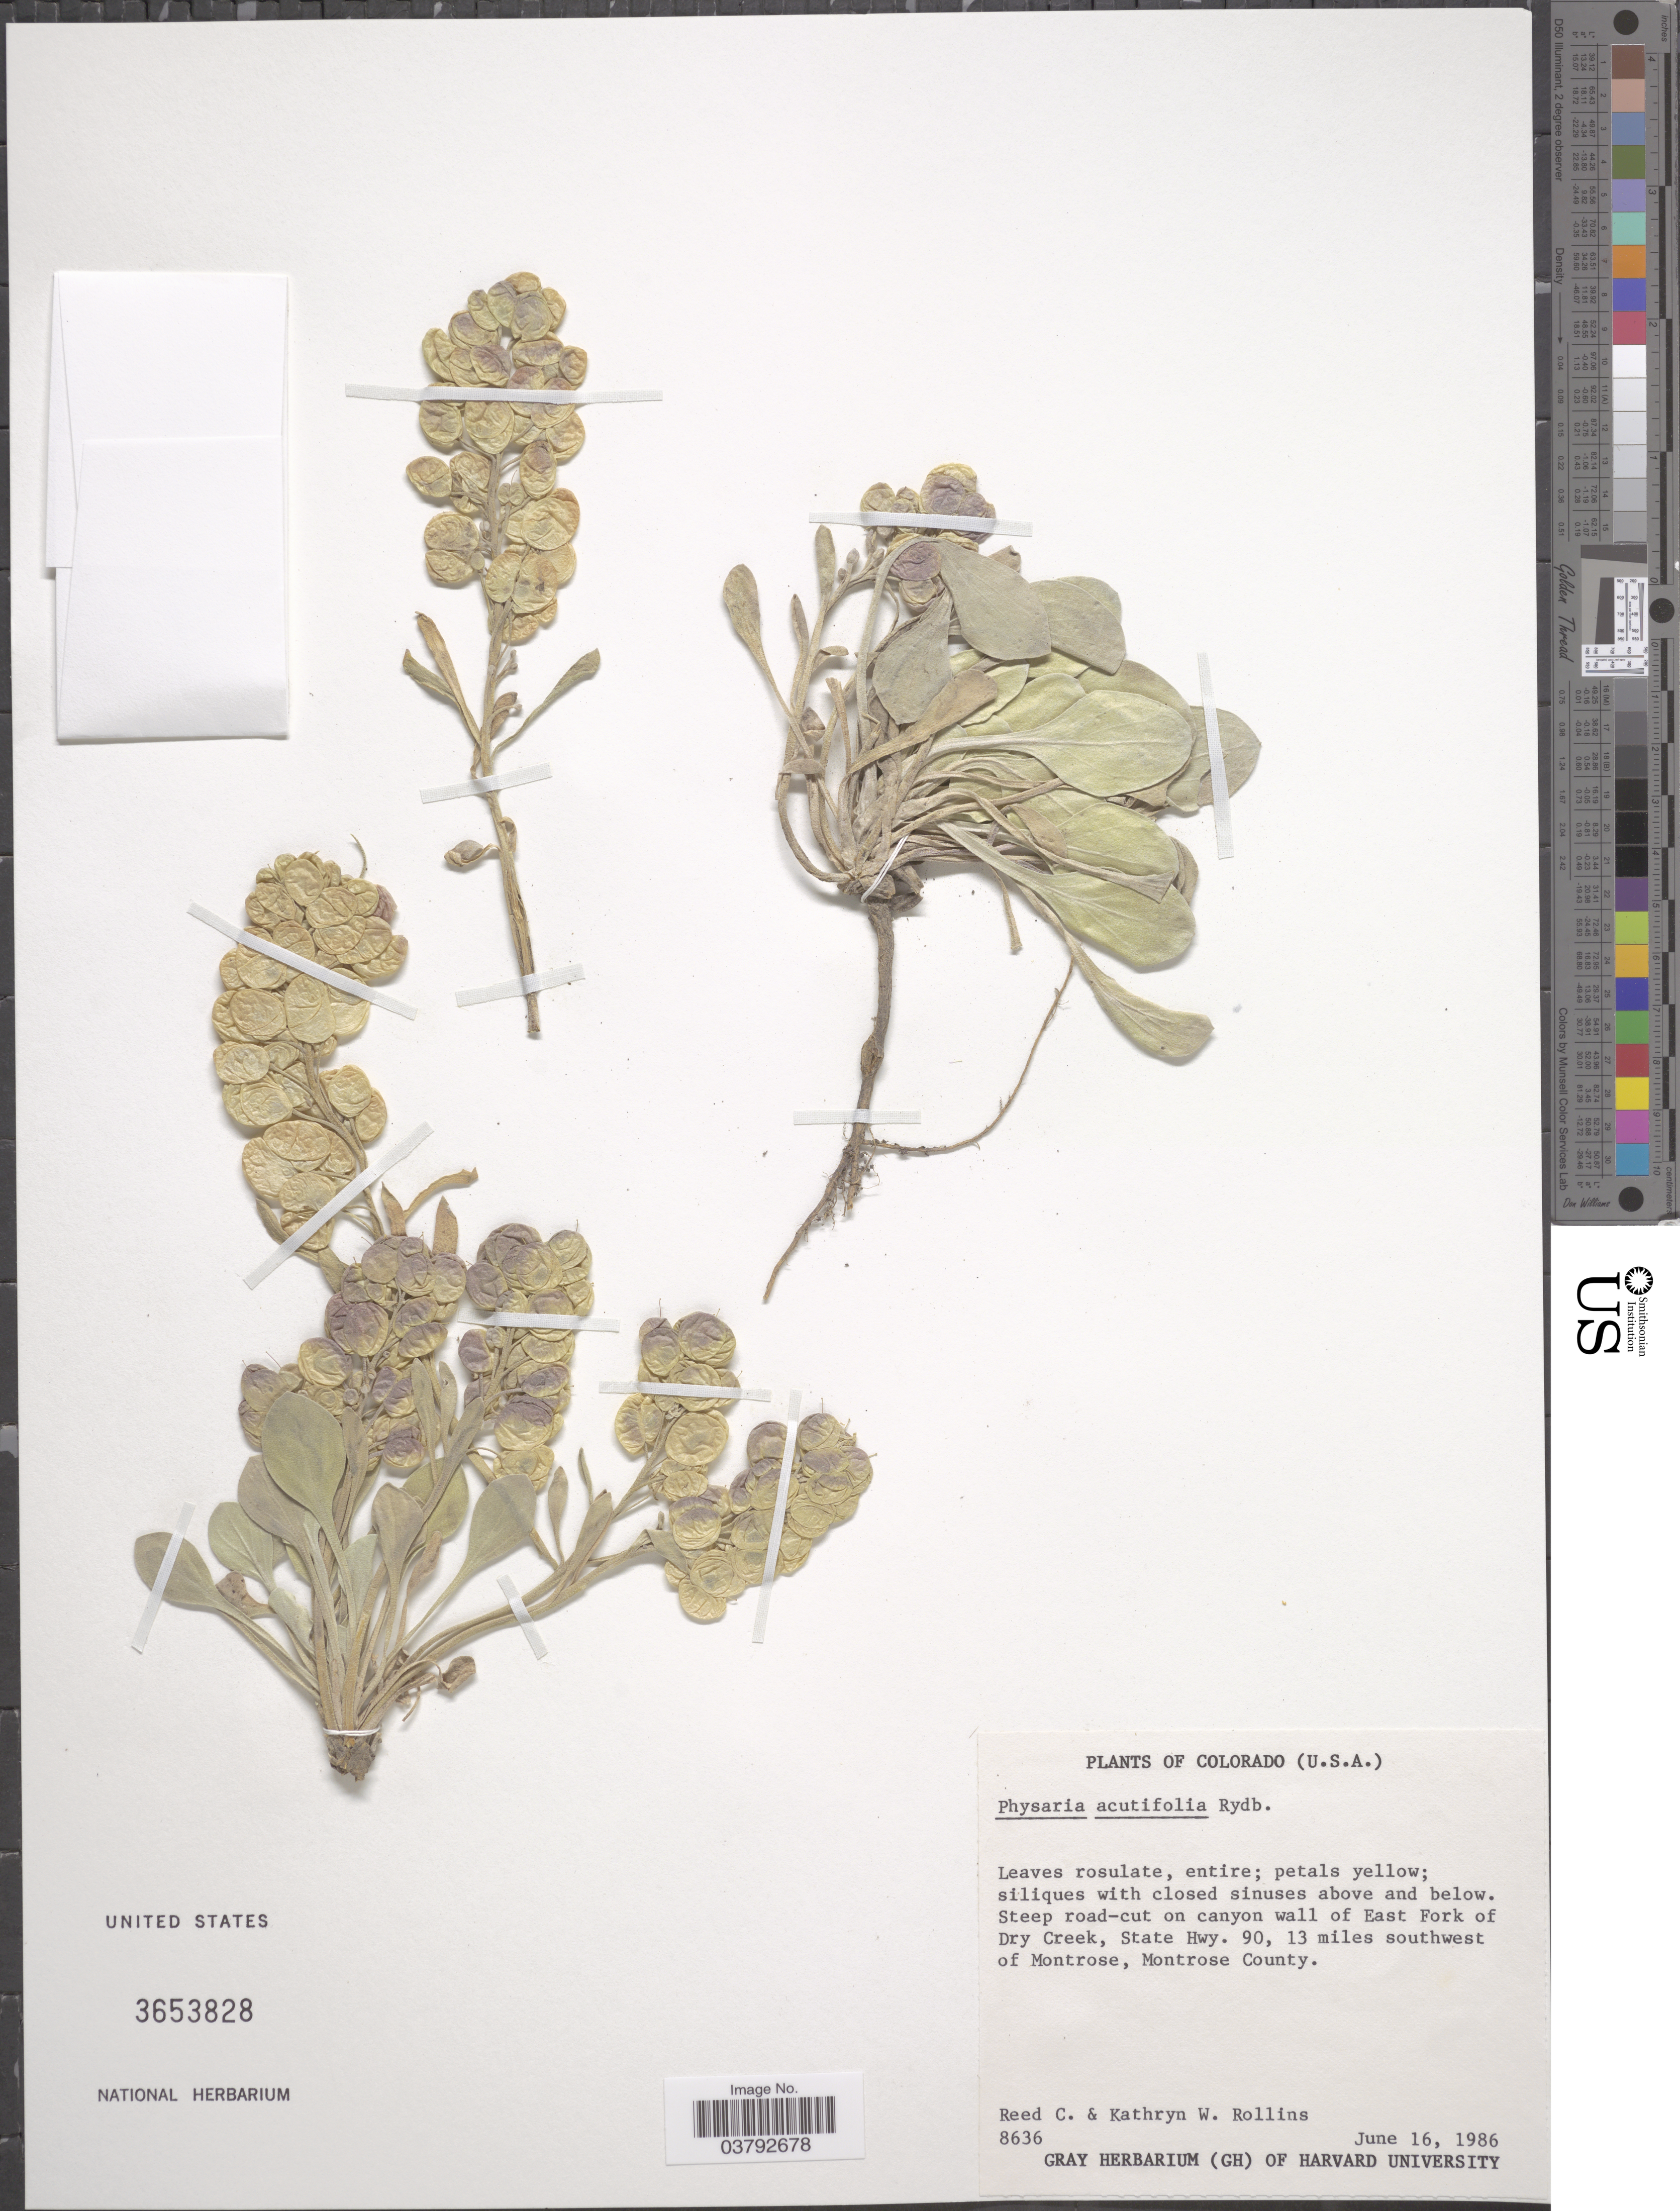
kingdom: Plantae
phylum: Tracheophyta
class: Magnoliopsida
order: Brassicales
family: Brassicaceae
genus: Physaria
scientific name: Physaria acutifolia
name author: Rydb.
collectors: R. C. Rollins & K. W. Rollins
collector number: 8636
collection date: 1986-06-16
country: United States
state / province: Colorado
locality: On canyon wall of East Fork of Dry Creek, State Hwy. 90, 13 miles southwest of Montrose, Montrose County.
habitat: steep road-cut on canyon wall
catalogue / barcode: US 3653828